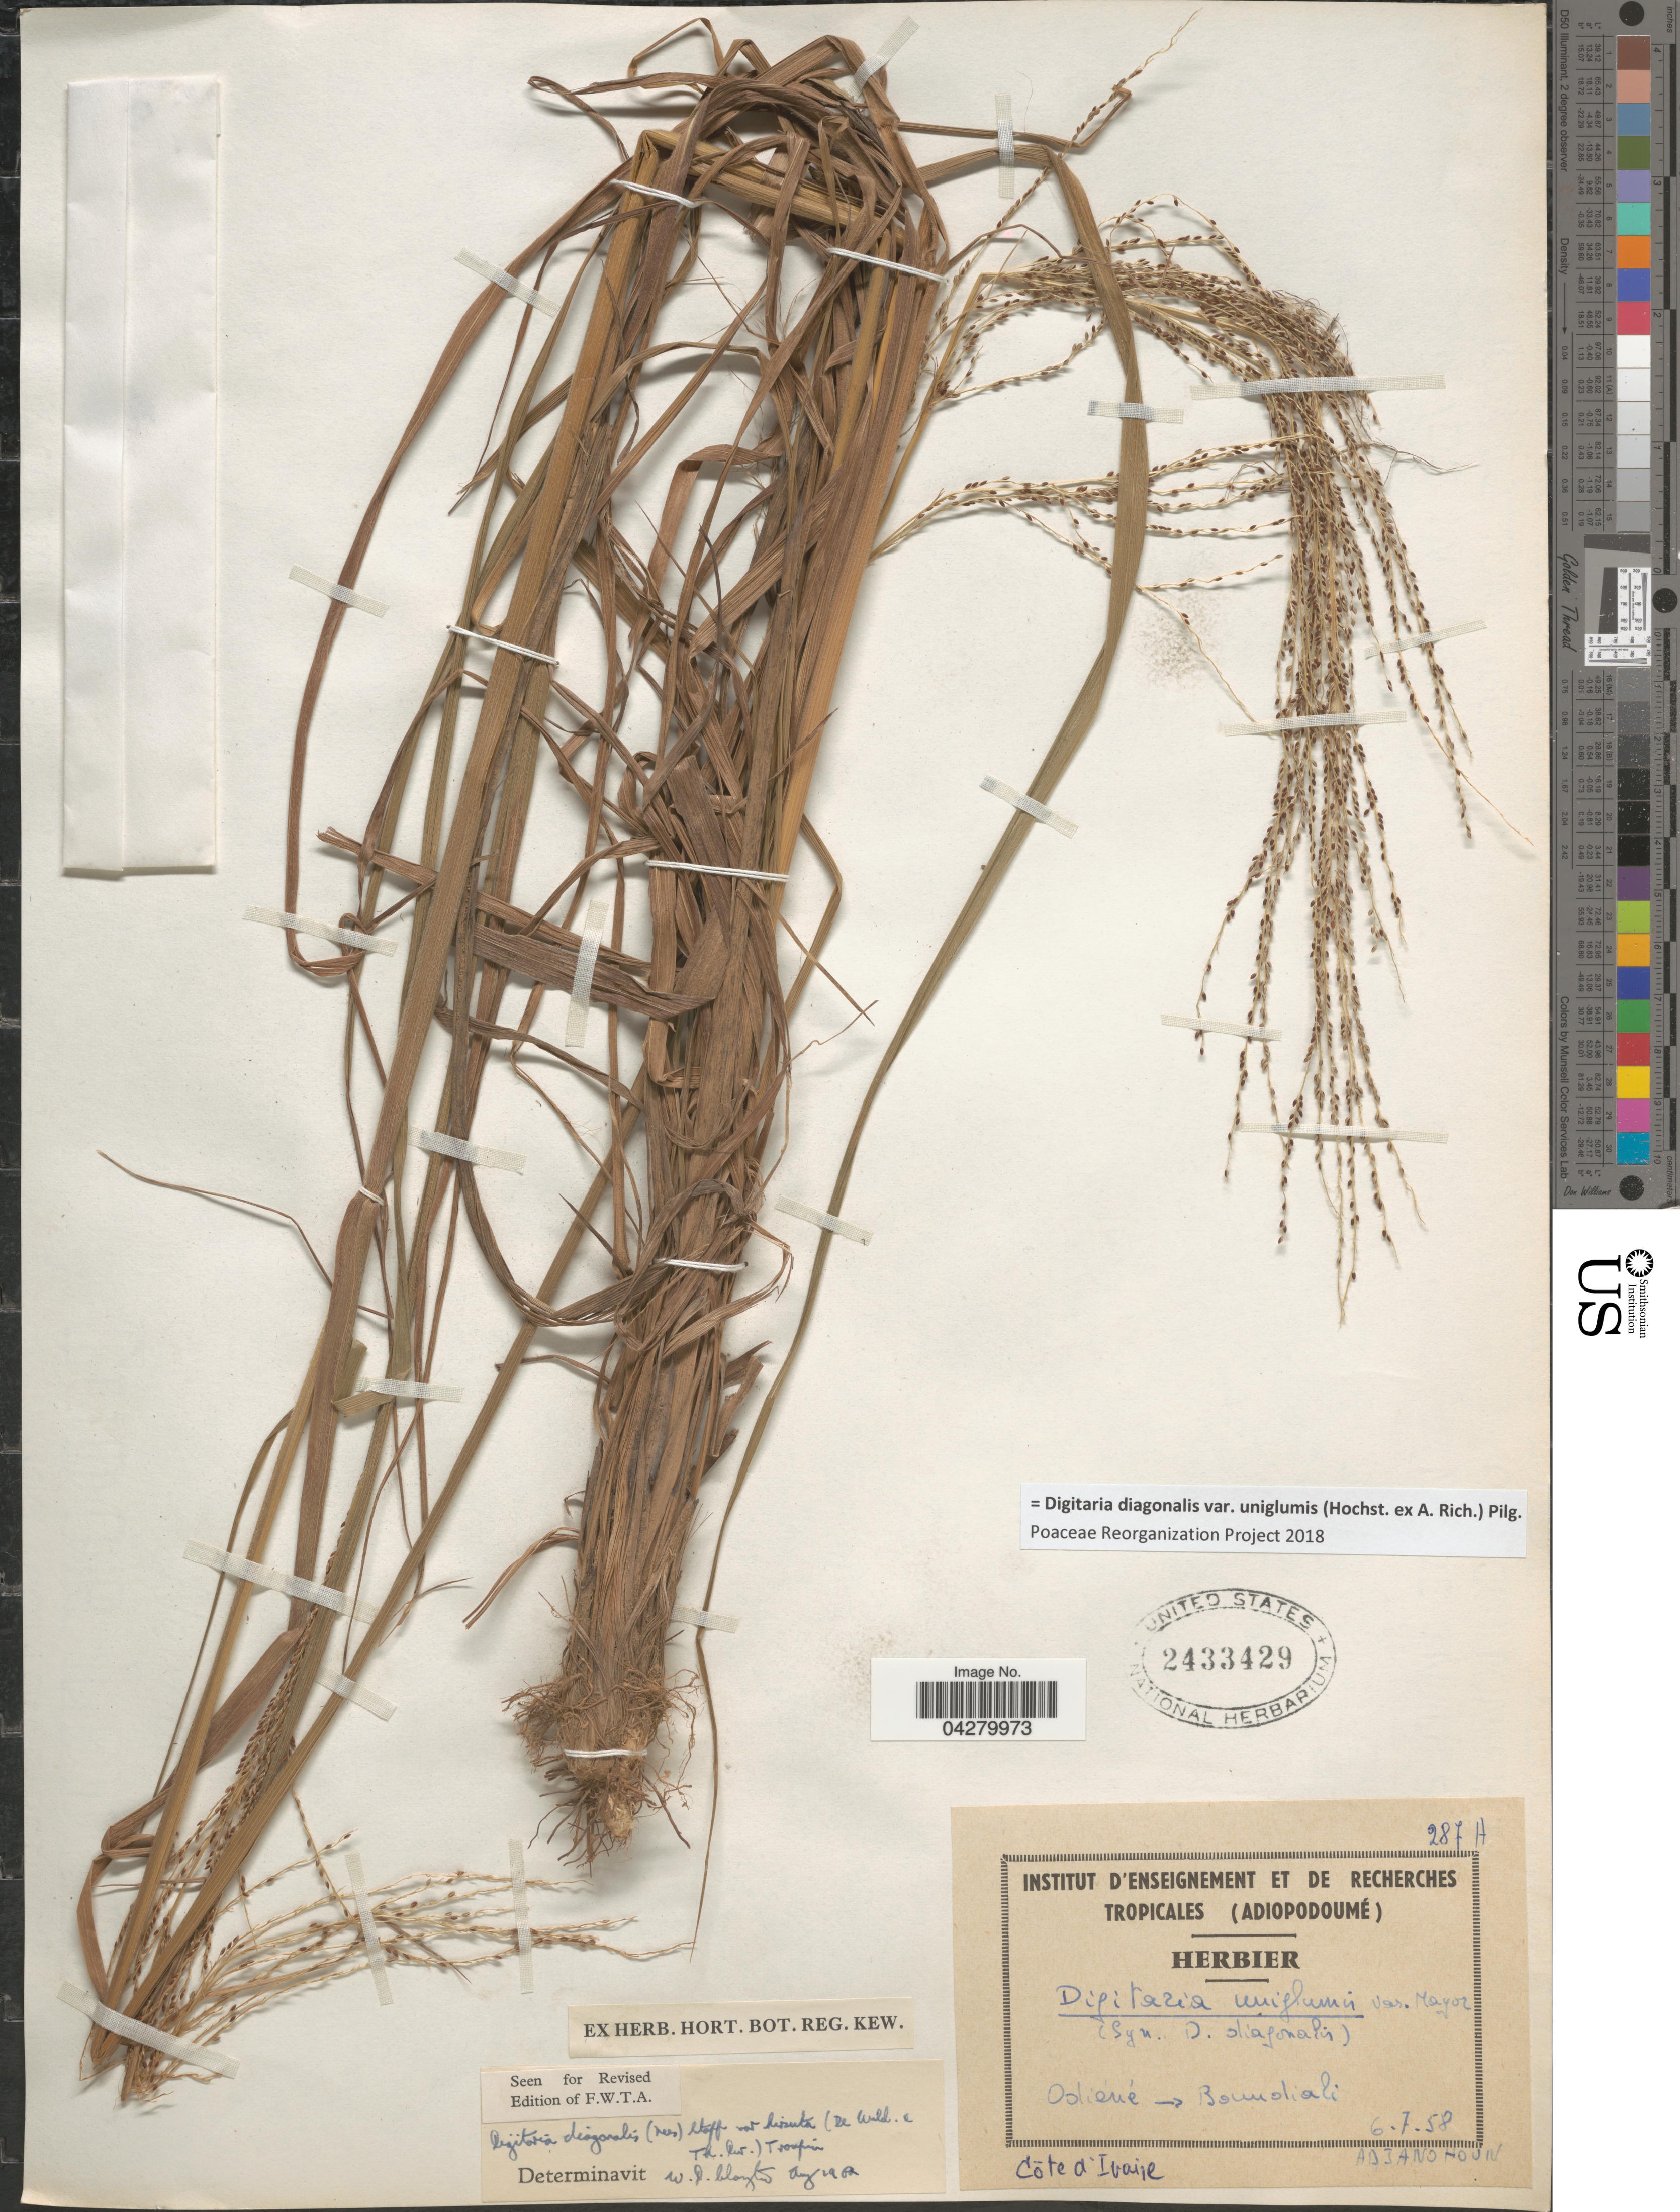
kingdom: Plantae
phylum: Tracheophyta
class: Liliopsida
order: Poales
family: Poaceae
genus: Digitaria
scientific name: Digitaria diagonalis var. uniglumis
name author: (Hochst. ex A. Rich.) Pilg.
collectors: Adjanohoun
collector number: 287A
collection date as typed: Transcribed d/m/y: 6/7/58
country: Ivory Coast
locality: Odiené → Boundiali. Cóte d'Ivoire.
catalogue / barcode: US 2433429